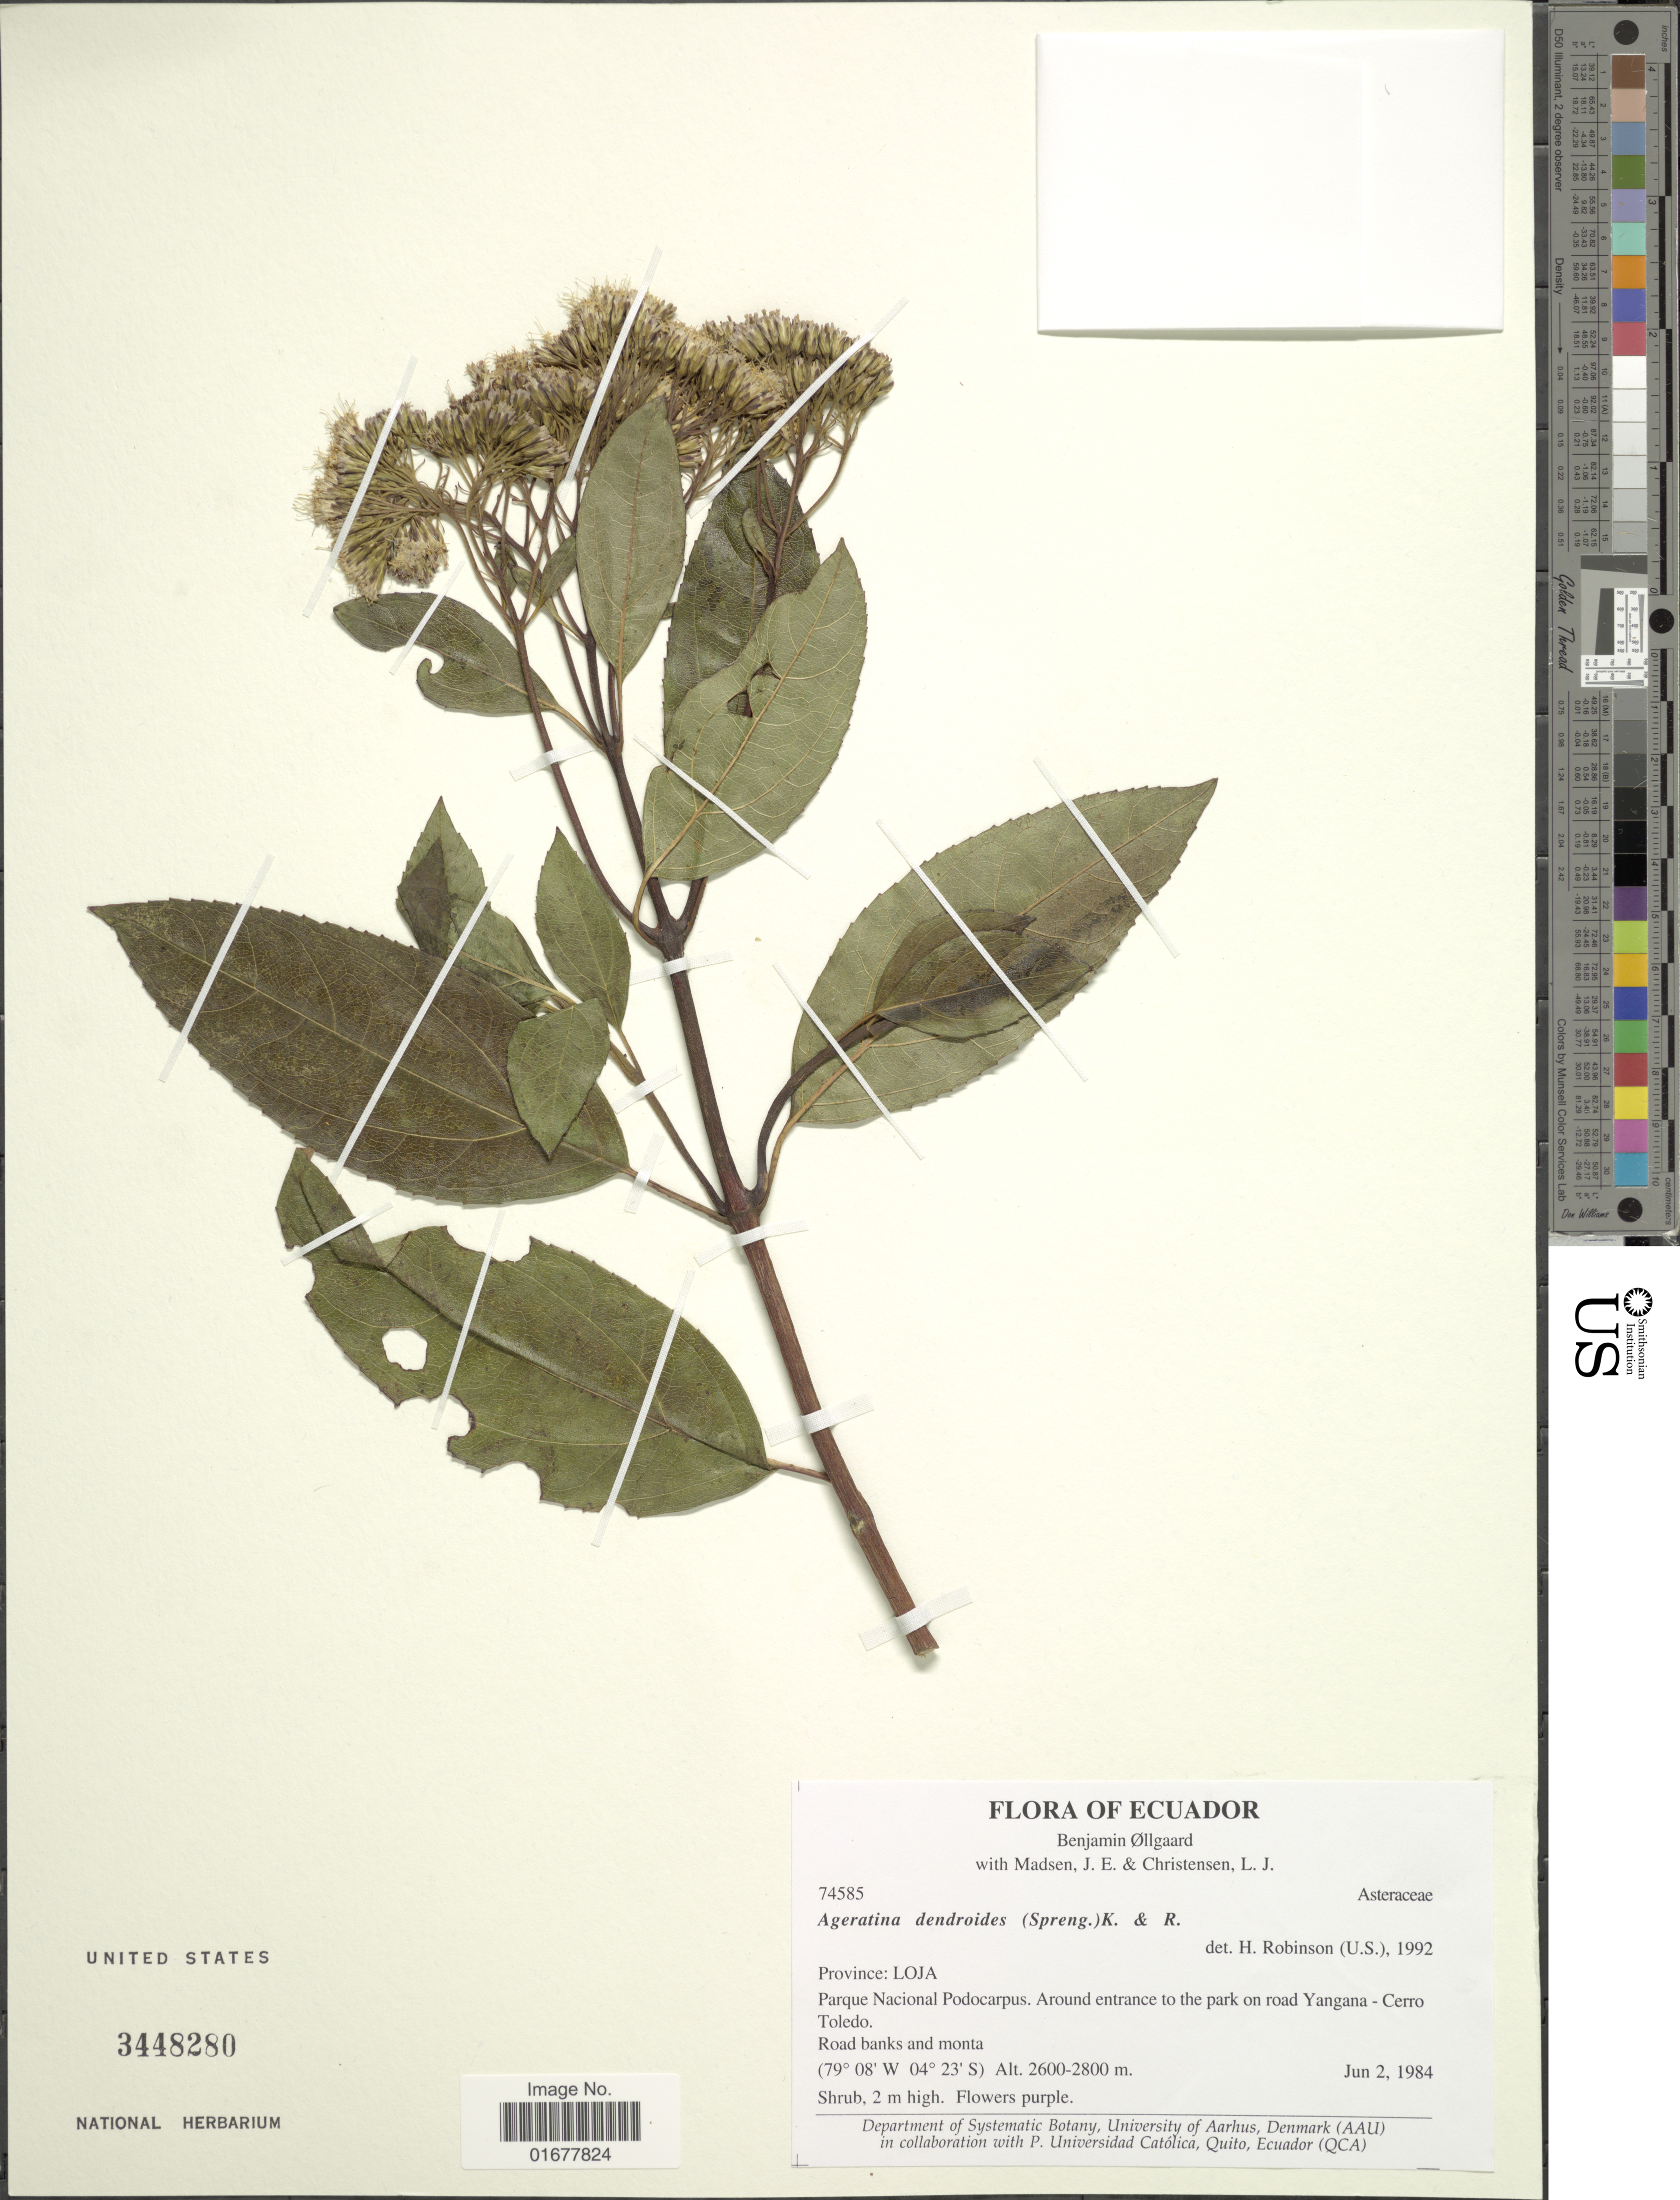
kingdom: Plantae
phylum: Tracheophyta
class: Magnoliopsida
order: Asterales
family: Asteraceae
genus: Ageratina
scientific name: Ageratina dendroides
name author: (Spreng.) R.M. King & H. Rob.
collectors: B. Øllgaard, J. E. Madsen & L. Christensen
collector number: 74585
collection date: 1984-06-02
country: Ecuador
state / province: Loja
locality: Province: Loja, Parque Nacional Podocarpus, Around entrance to the park on road Yangana, Cerro Toledo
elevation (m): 2600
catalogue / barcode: US 3448280